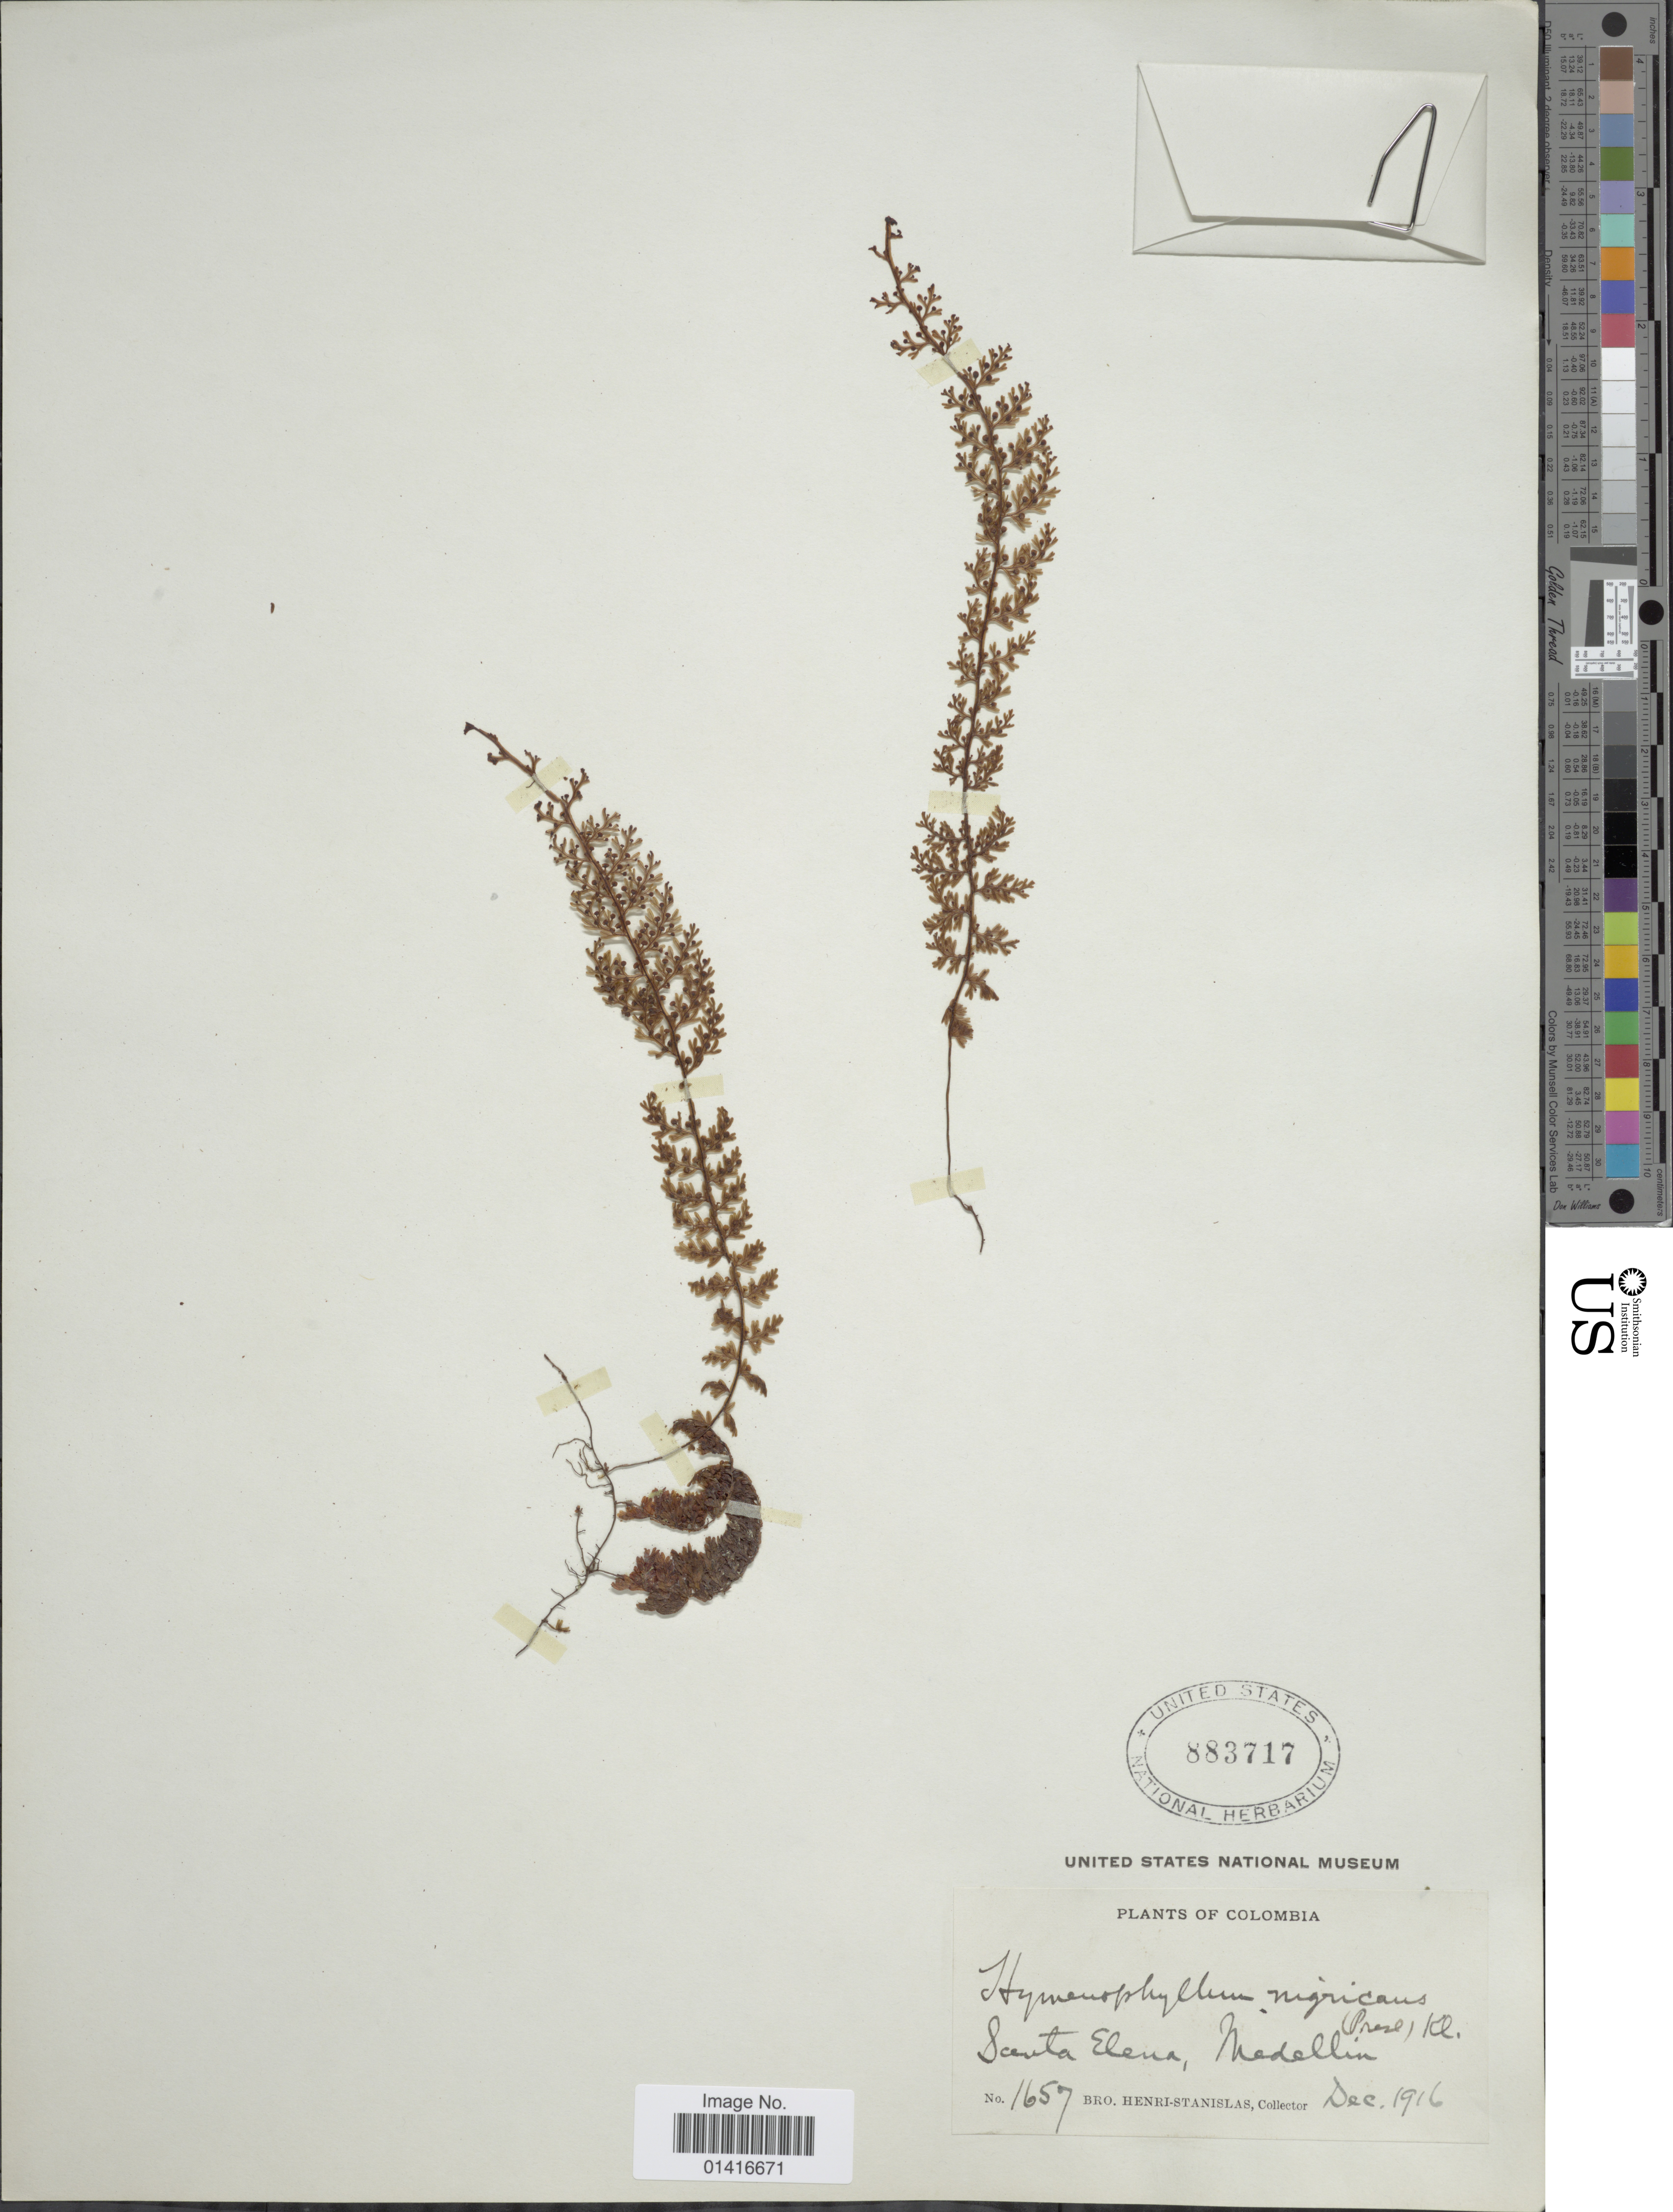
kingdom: Plantae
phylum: Tracheophyta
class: Polypodiopsida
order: Hymenophyllales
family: Hymenophyllaceae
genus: Hymenophyllum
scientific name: Hymenophyllum myriocarpum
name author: Hook.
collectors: Henri-Stanislas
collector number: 1657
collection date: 1916-12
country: Colombia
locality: Santa Elena, Medellin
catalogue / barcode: US 883717